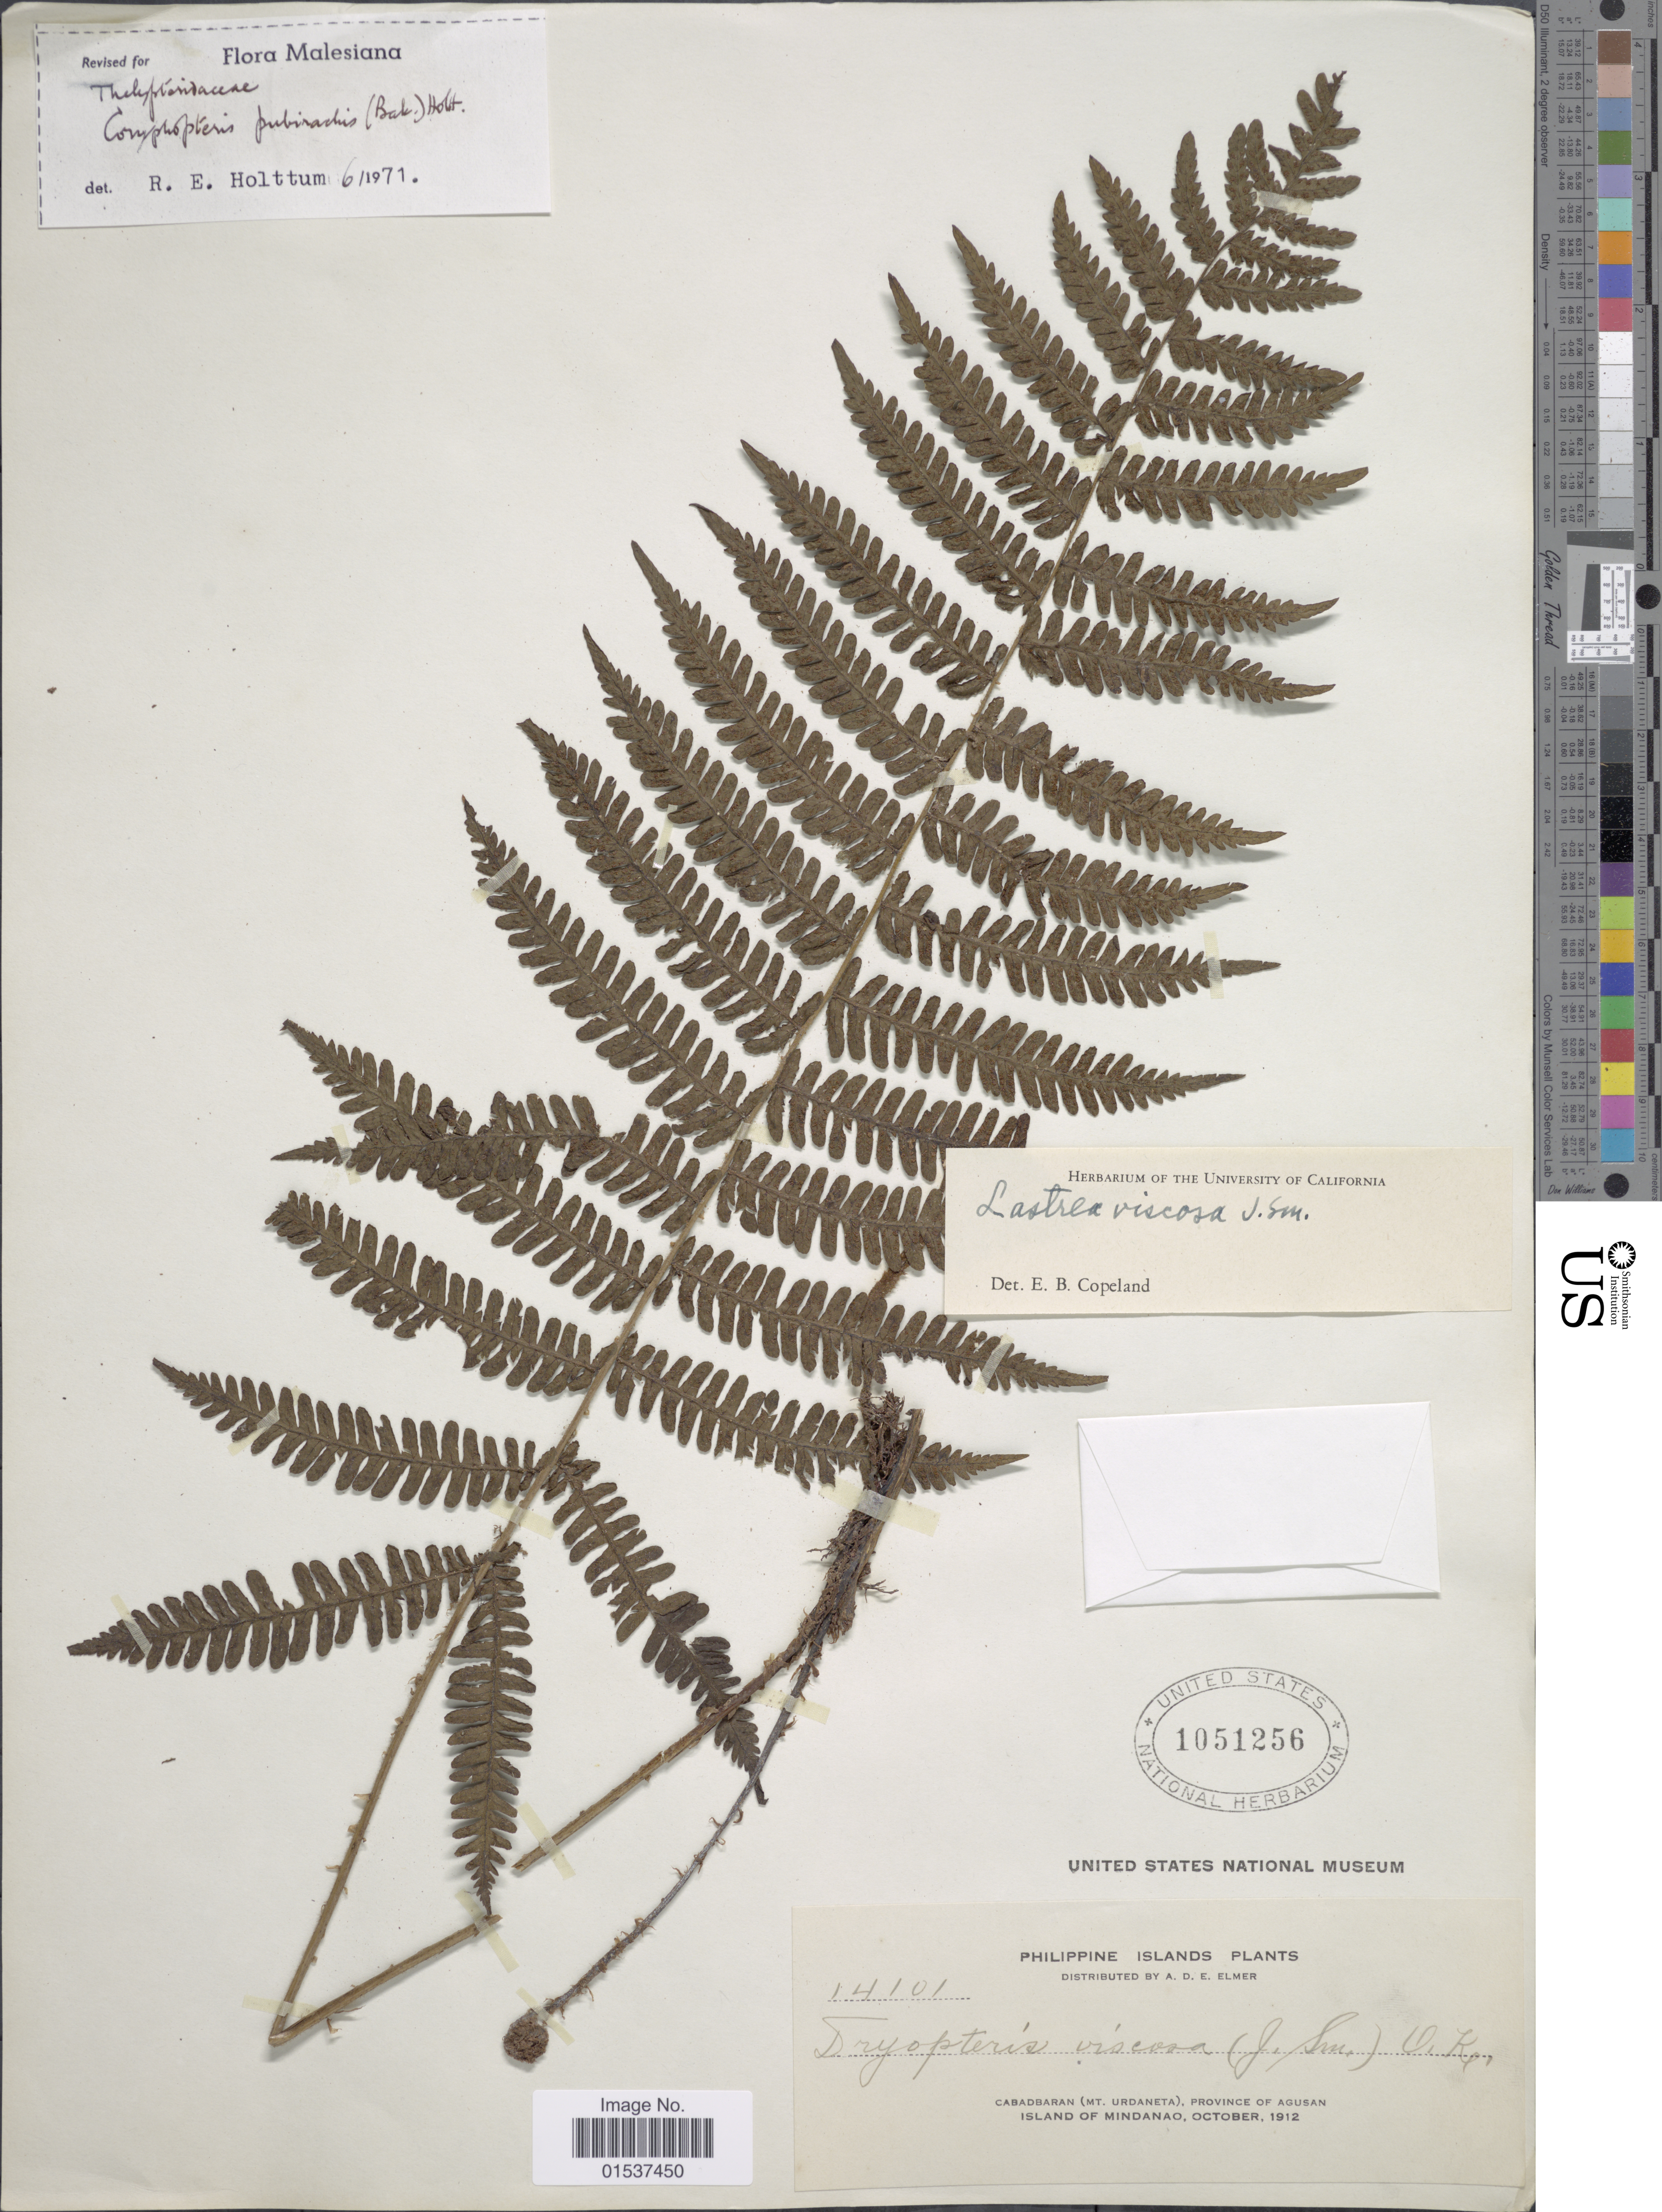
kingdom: Plantae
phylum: Tracheophyta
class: Polypodiopsida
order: Polypodiales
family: Thelypteridaceae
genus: Coryphopteris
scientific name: Coryphopteris pubirachis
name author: (Baker) Holttum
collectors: A. D. E. Elmer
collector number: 14101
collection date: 1912-10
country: Philippines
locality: Philippine Islands. Cabadbaran (Mt. Urdaneta), Province of Agusan. Island of Mindanao.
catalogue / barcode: US 1051256